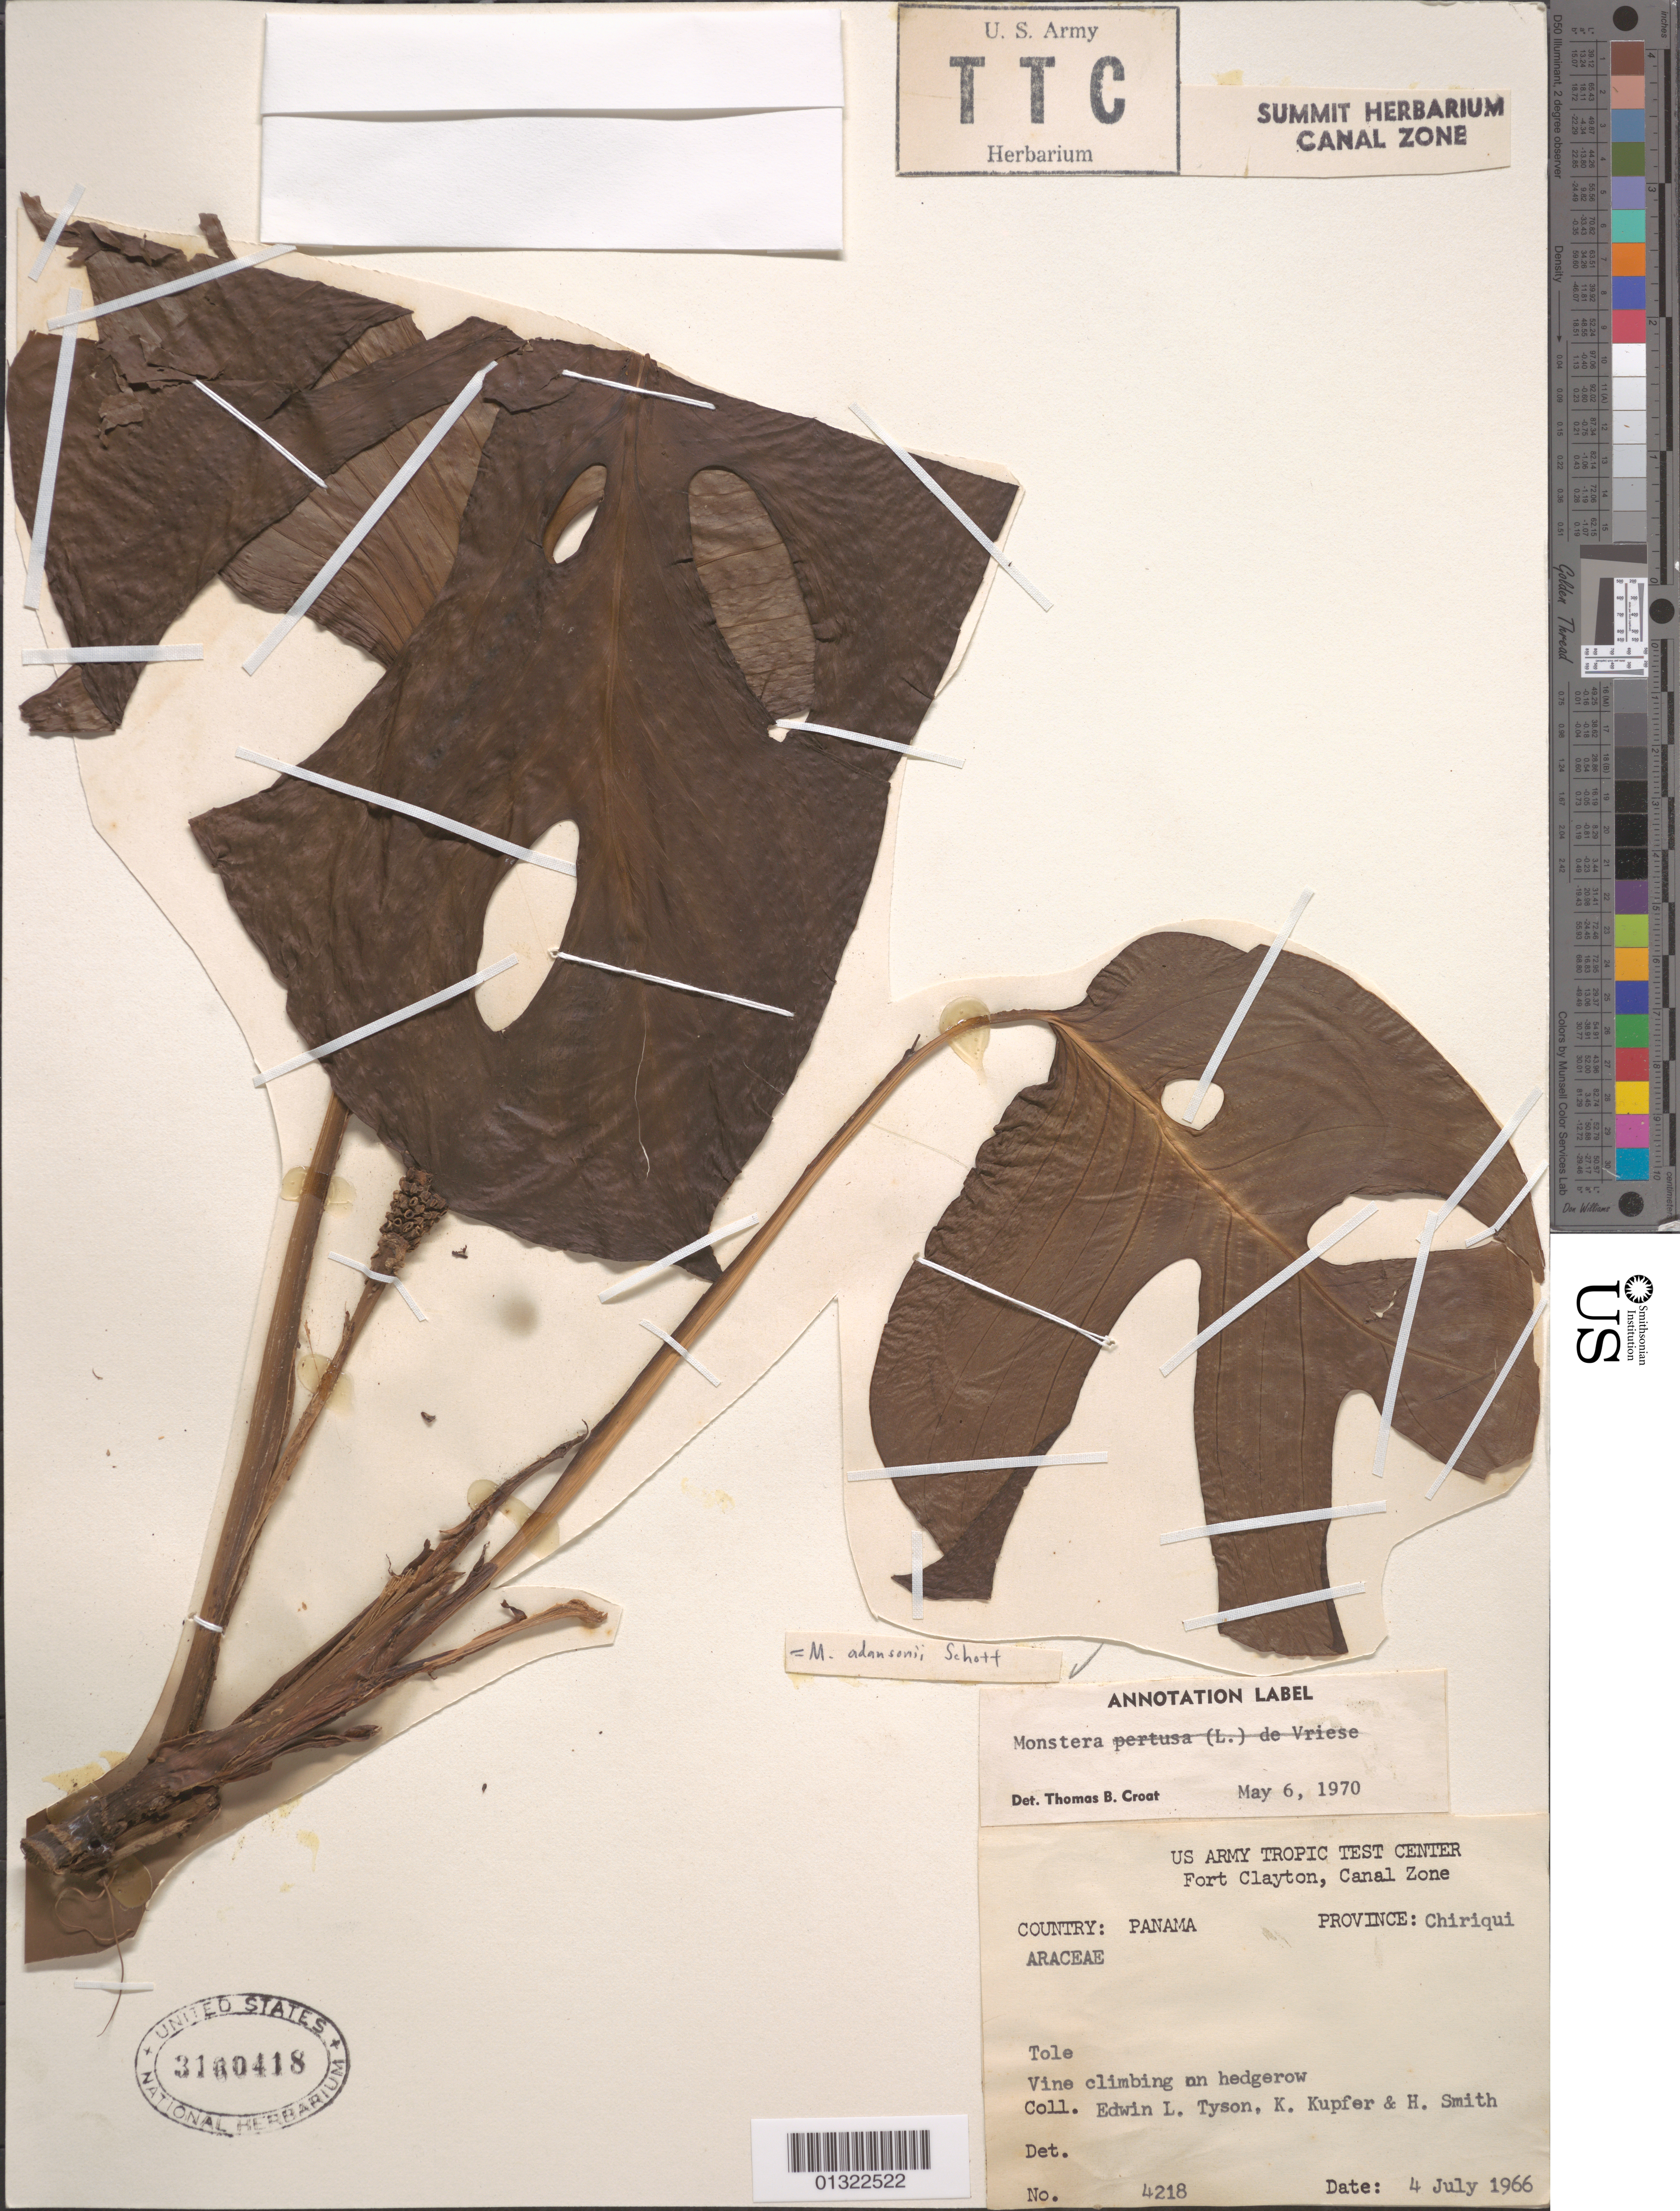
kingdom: Plantae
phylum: Tracheophyta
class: Liliopsida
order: Alismatales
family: Araceae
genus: Monstera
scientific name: Monstera adansonii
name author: Schott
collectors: E. L. Tyson, K. Kupfer & H. Smith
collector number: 4218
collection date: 1966-07-04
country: Panama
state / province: Chiriqui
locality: Tole. Vine climbing on hedgerow.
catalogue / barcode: US 3160418